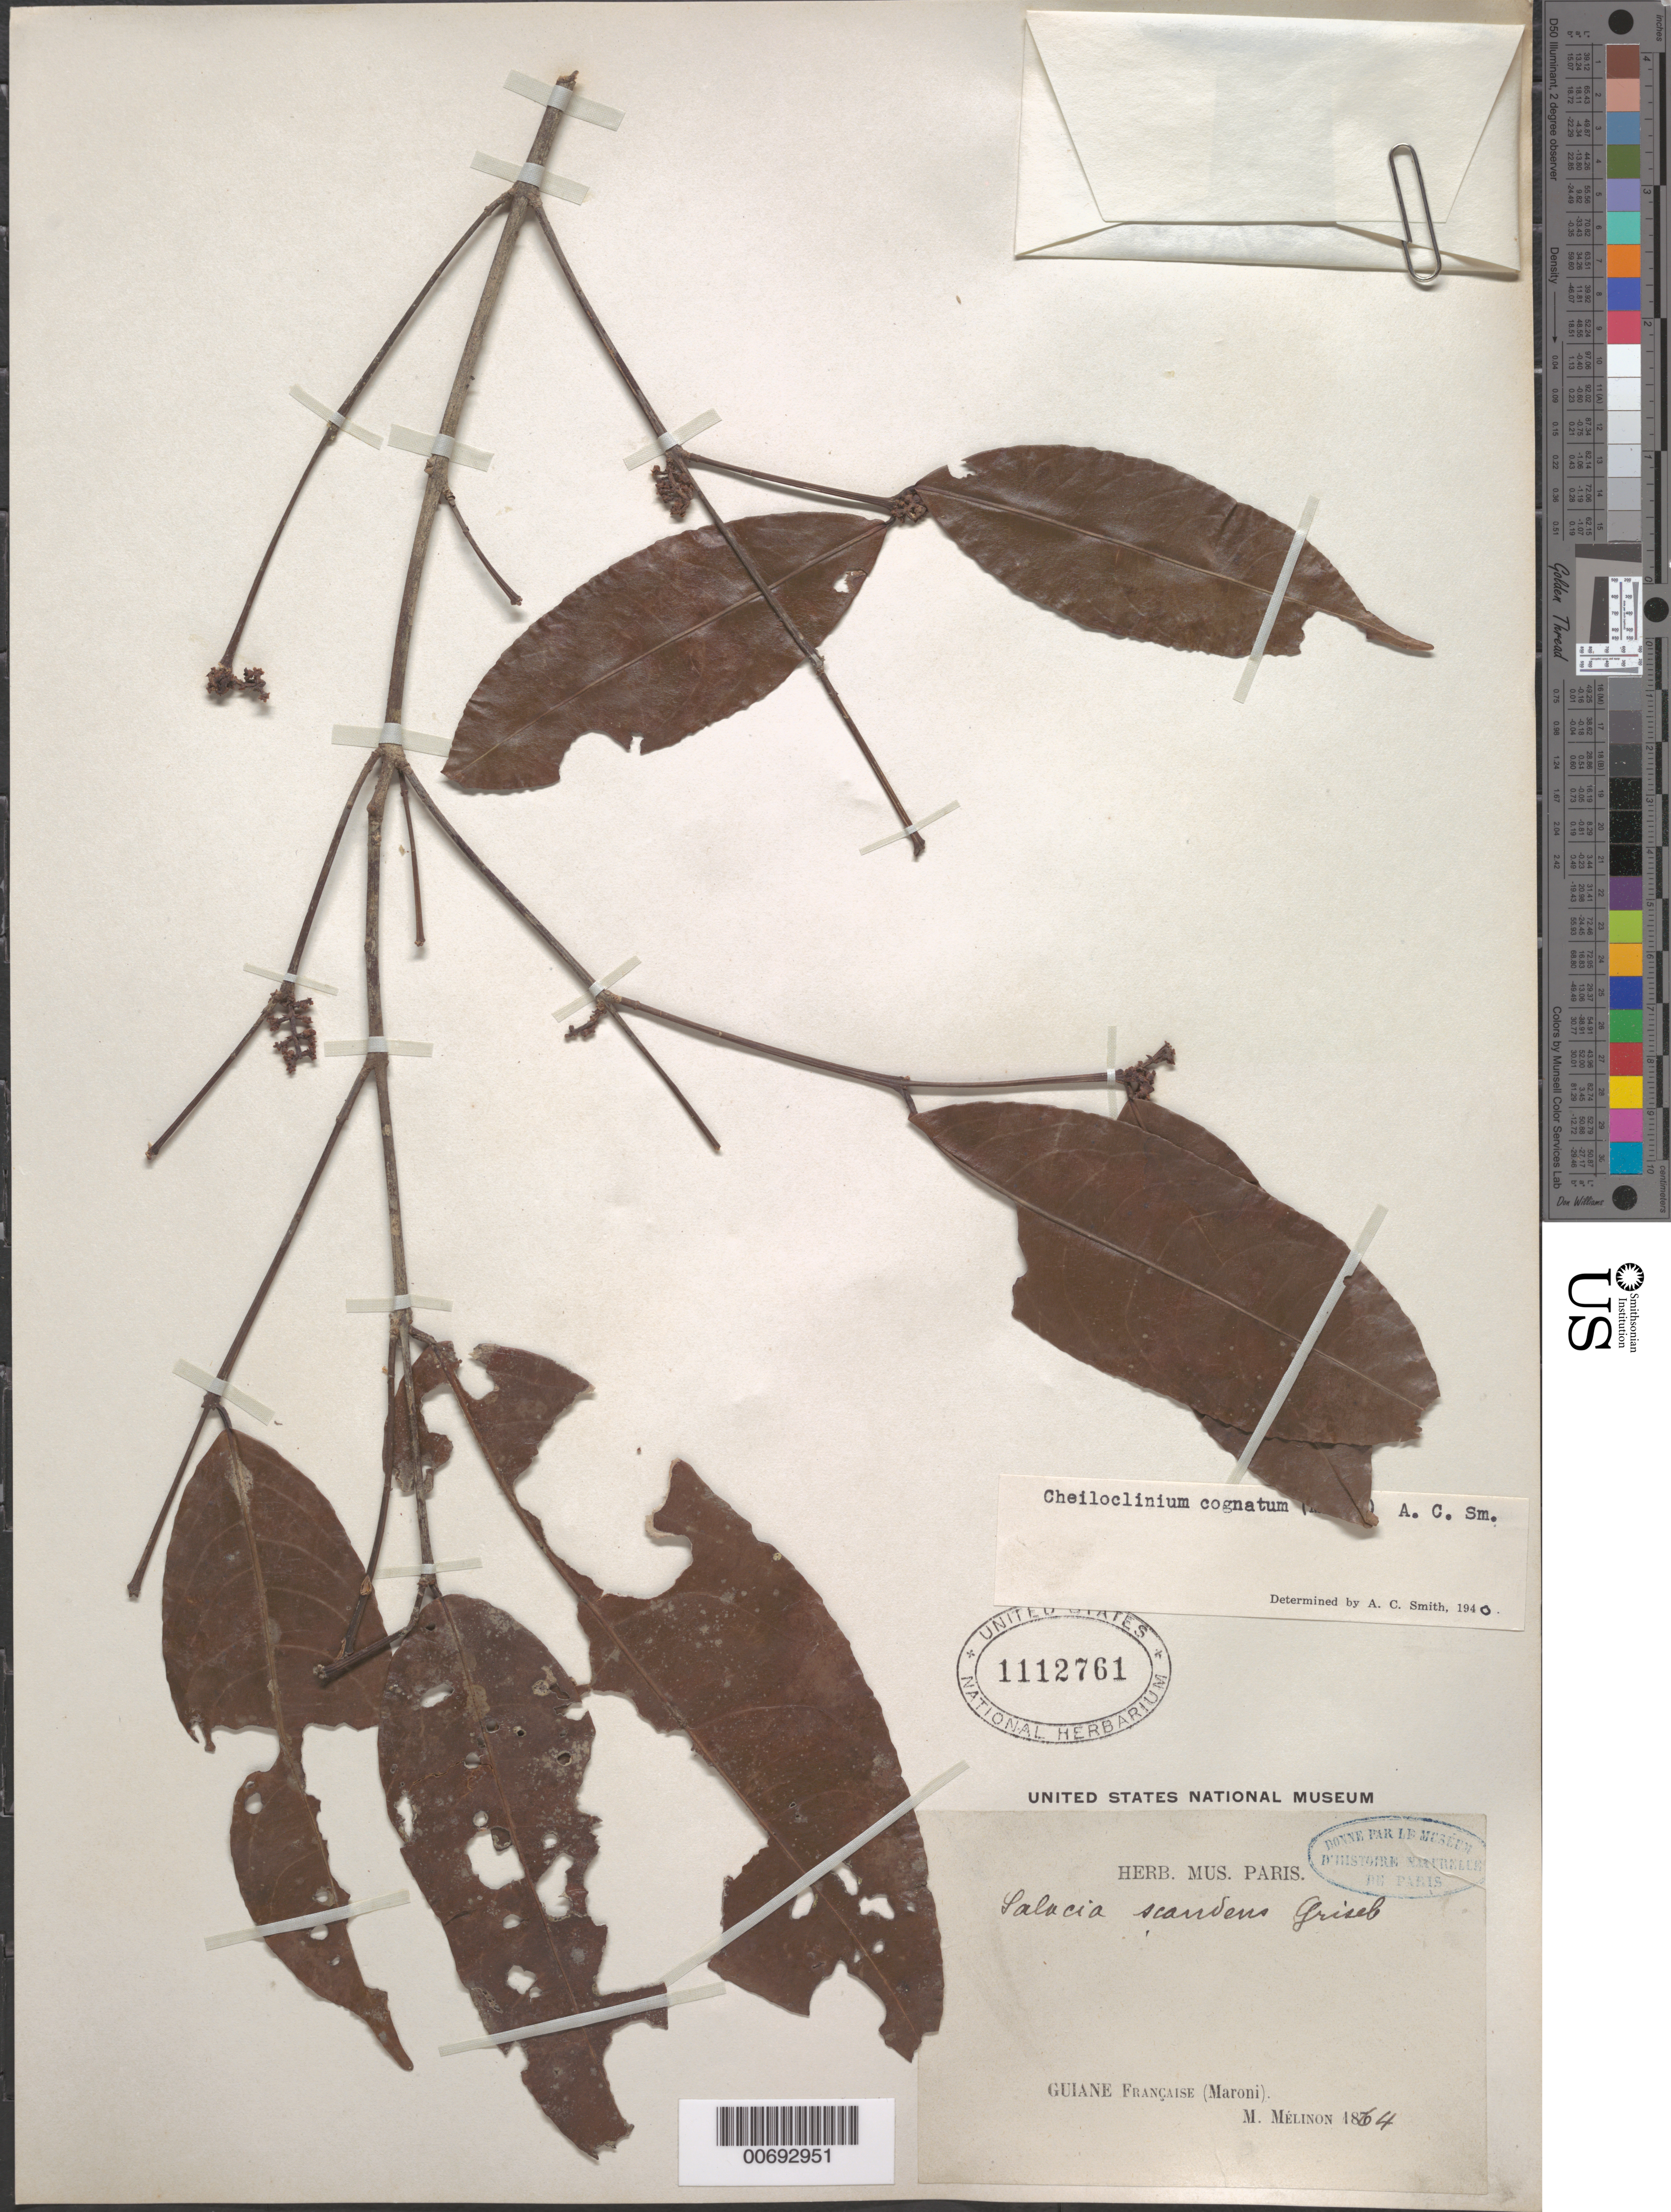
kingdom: Plantae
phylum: Tracheophyta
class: Magnoliopsida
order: Celastrales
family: Celastraceae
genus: Cheiloclinium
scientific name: Cheiloclinium cognatum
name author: (Miers) A.C. Sm.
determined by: Smith, A. C.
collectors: E. Mélinon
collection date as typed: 1864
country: French Guiana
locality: Maroni R.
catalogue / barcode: US 1112761